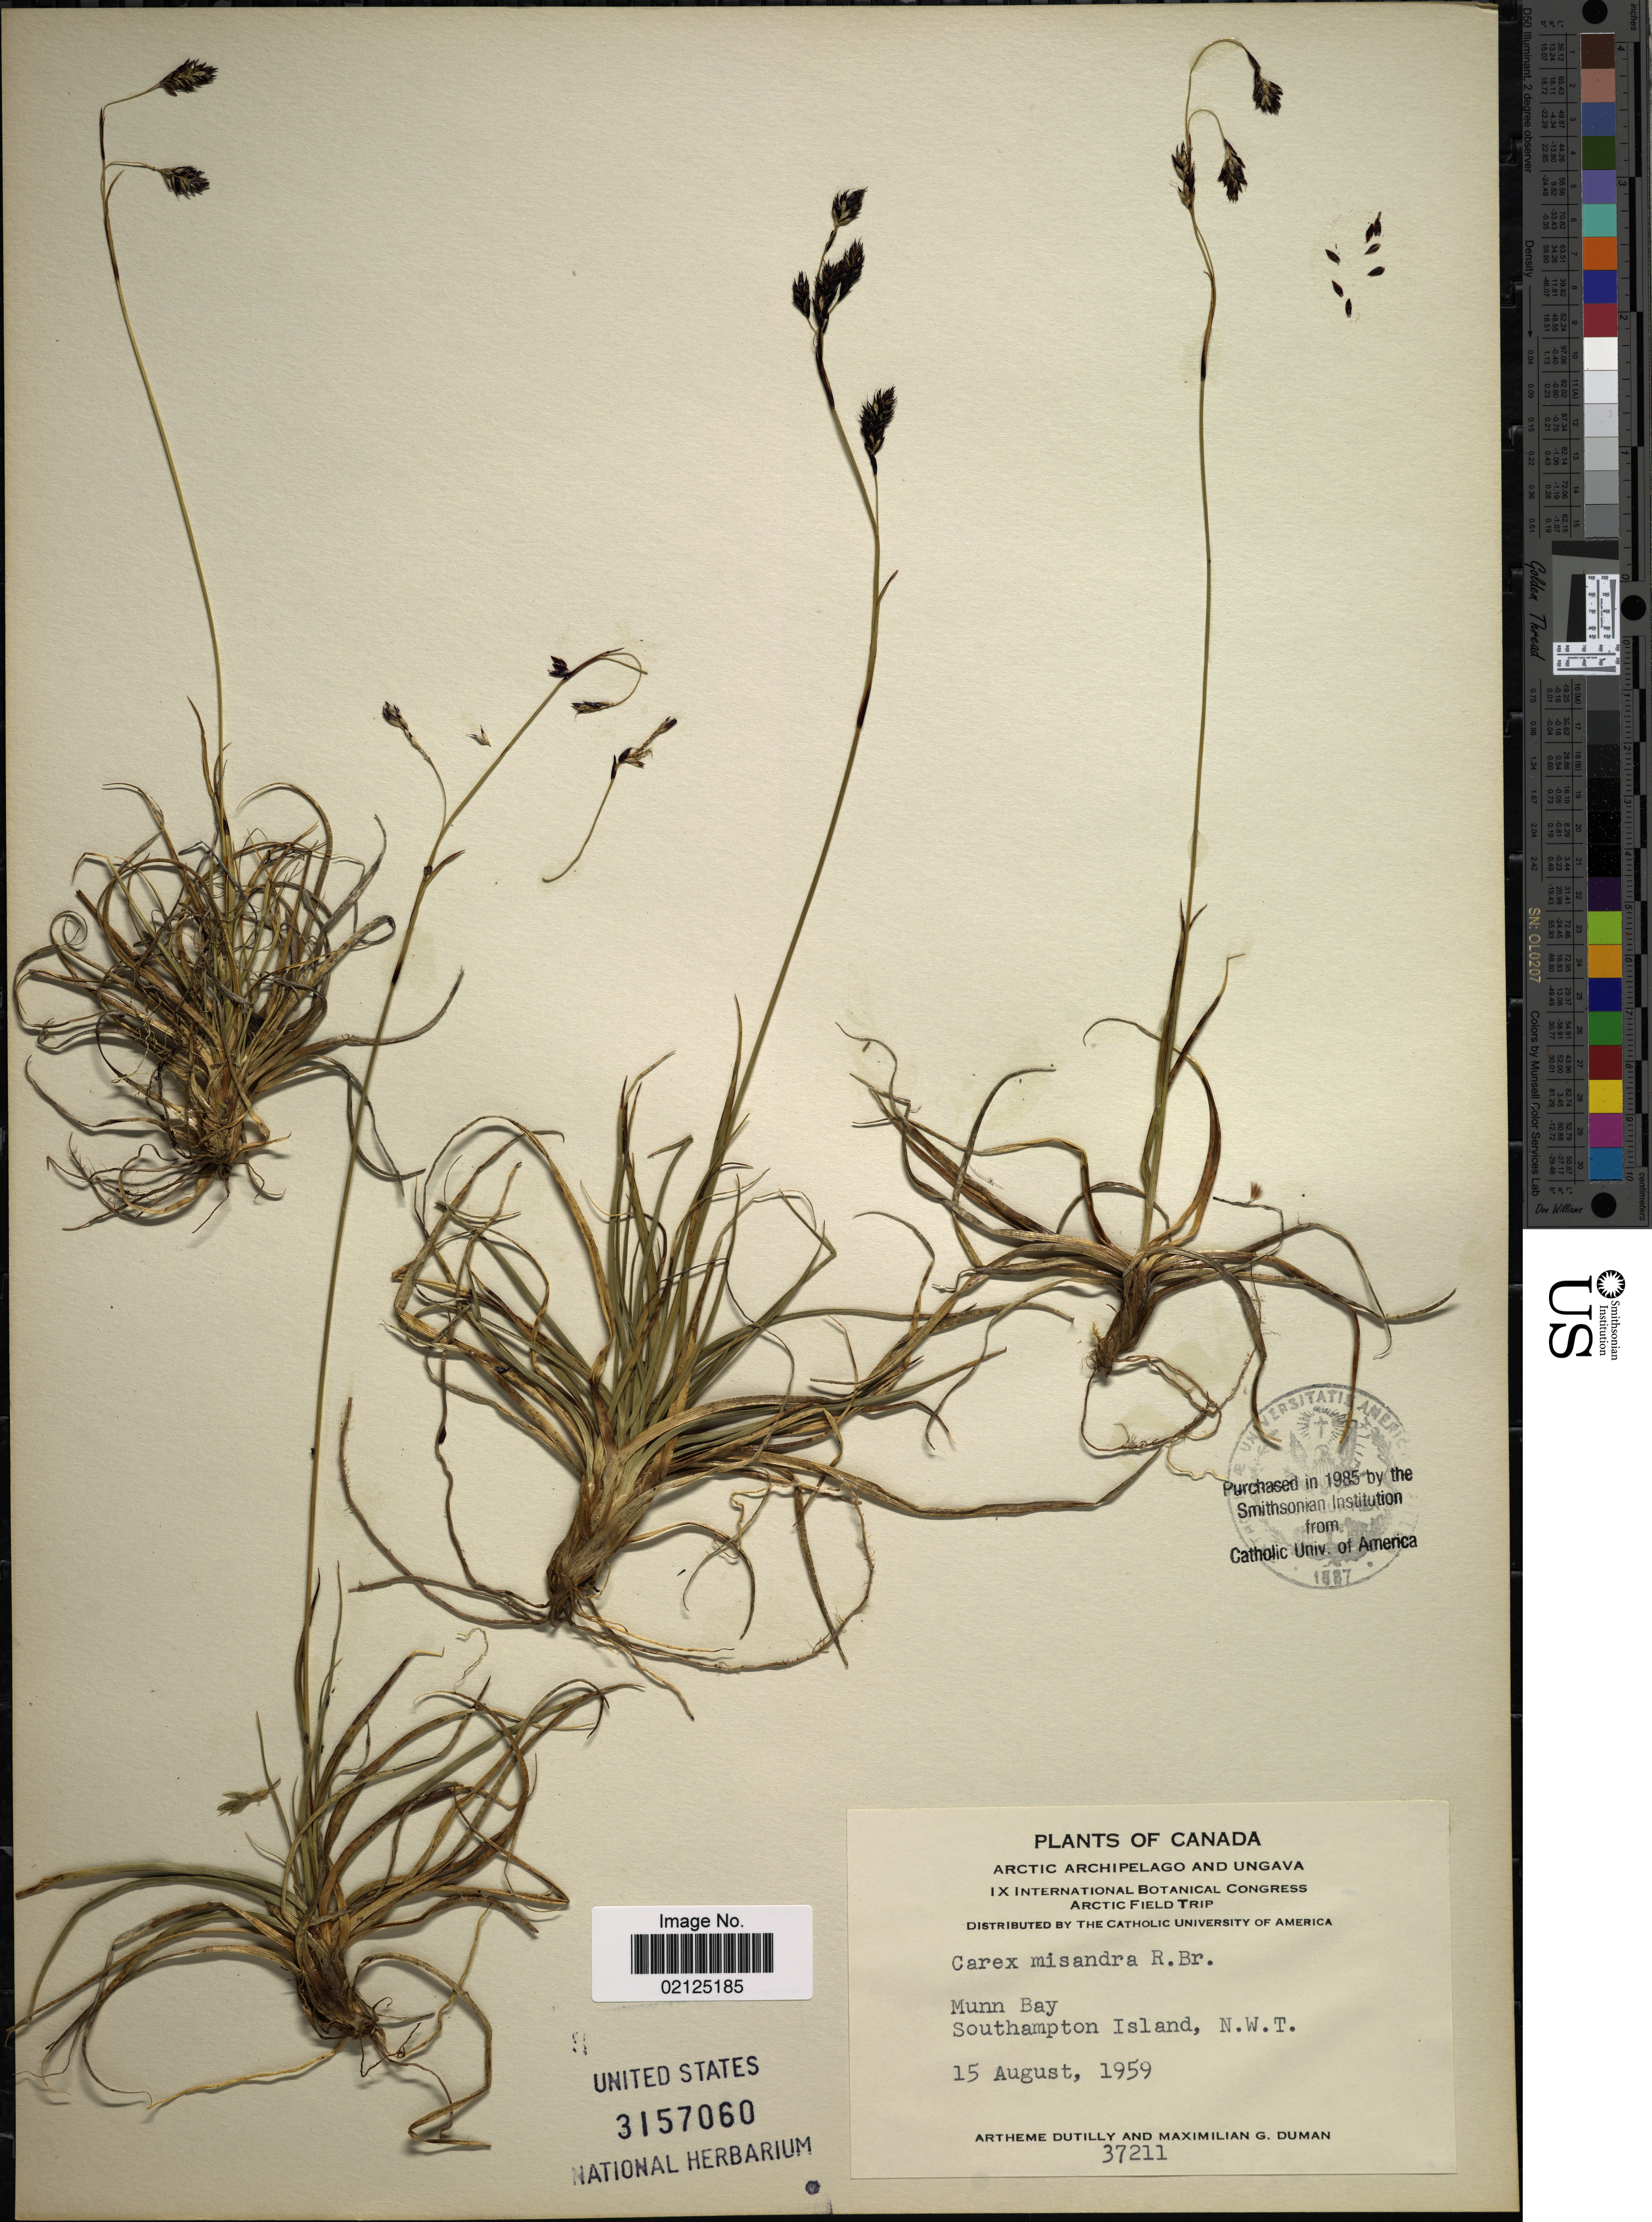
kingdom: Plantae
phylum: Tracheophyta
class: Liliopsida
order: Poales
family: Cyperaceae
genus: Carex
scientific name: Carex fuliginosa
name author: Schkuhr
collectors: A. Dutilly & M. Duman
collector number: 37211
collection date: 1959-08-15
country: Canada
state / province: Northwest Territories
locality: Arctic Archipelago and Ungava, Munn Bay, Southampton Island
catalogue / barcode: US 3157060